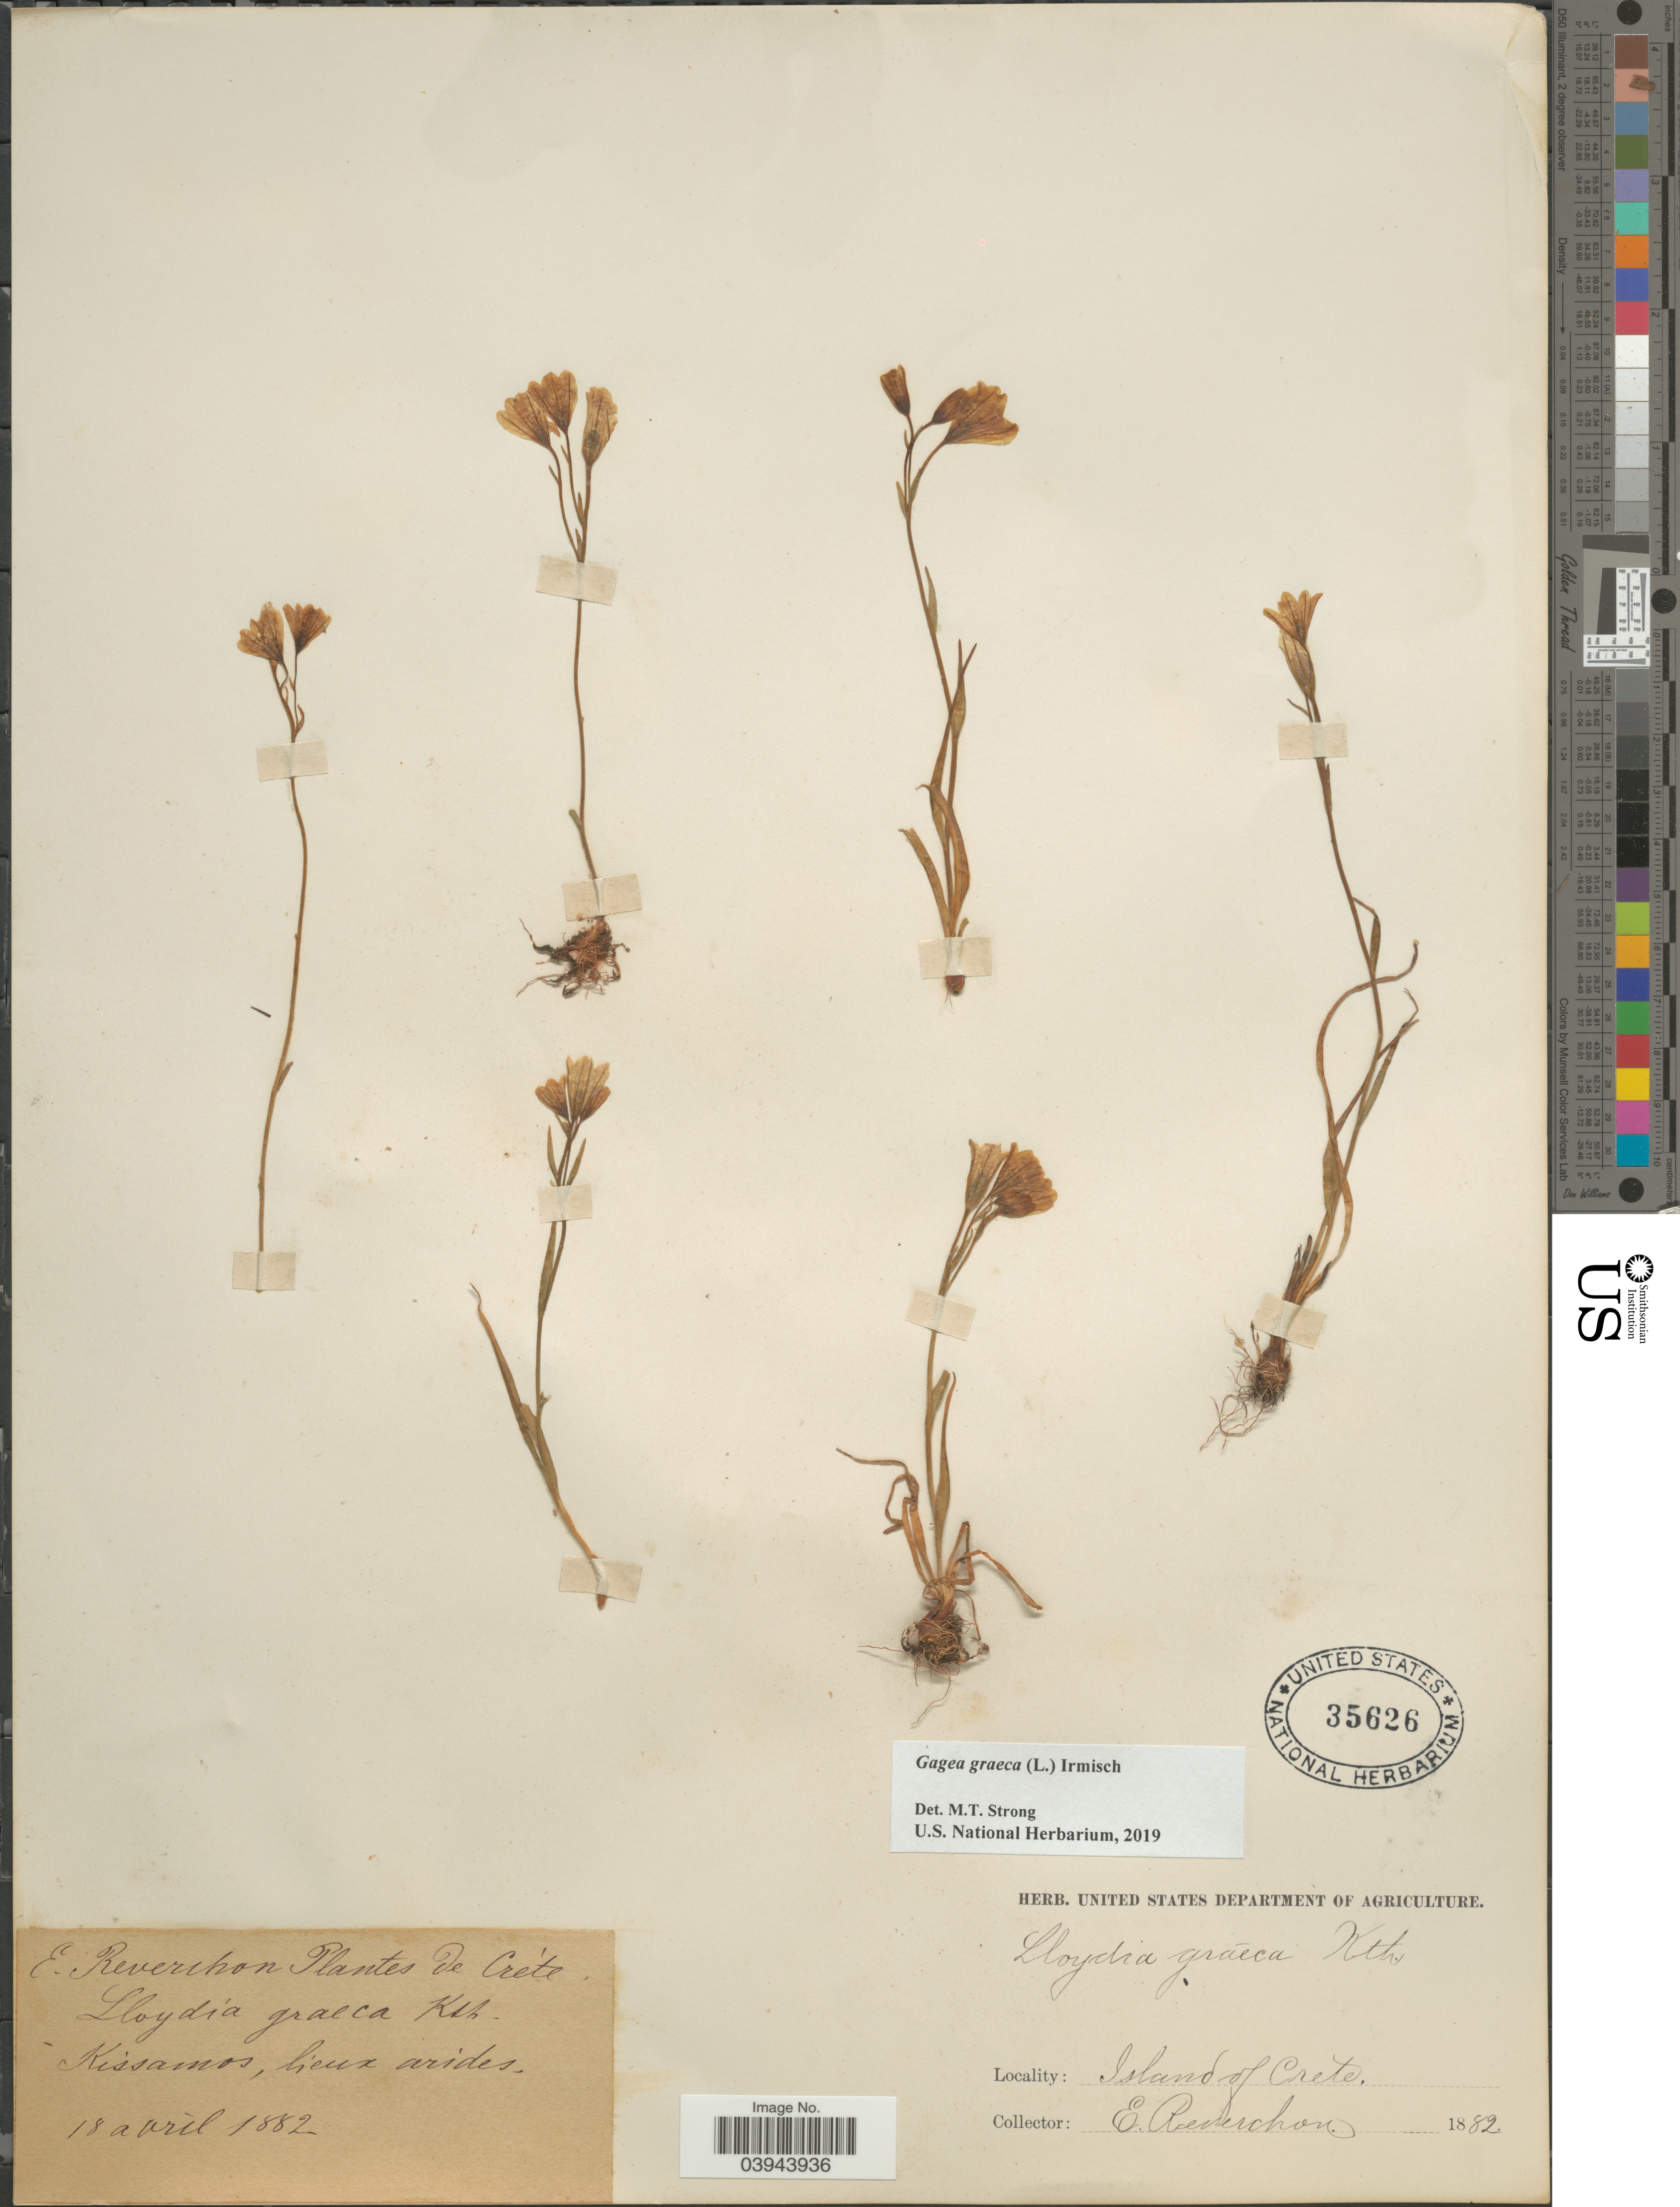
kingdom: Plantae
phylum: Tracheophyta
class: Liliopsida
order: Liliales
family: Liliaceae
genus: Gagea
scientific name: Gagea graeca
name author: (L.) Irmsch.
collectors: E. Reverchon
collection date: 1882-04-18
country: Greece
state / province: Crete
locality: Kissamos, lieux arides. Island of Crete.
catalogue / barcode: US 35626